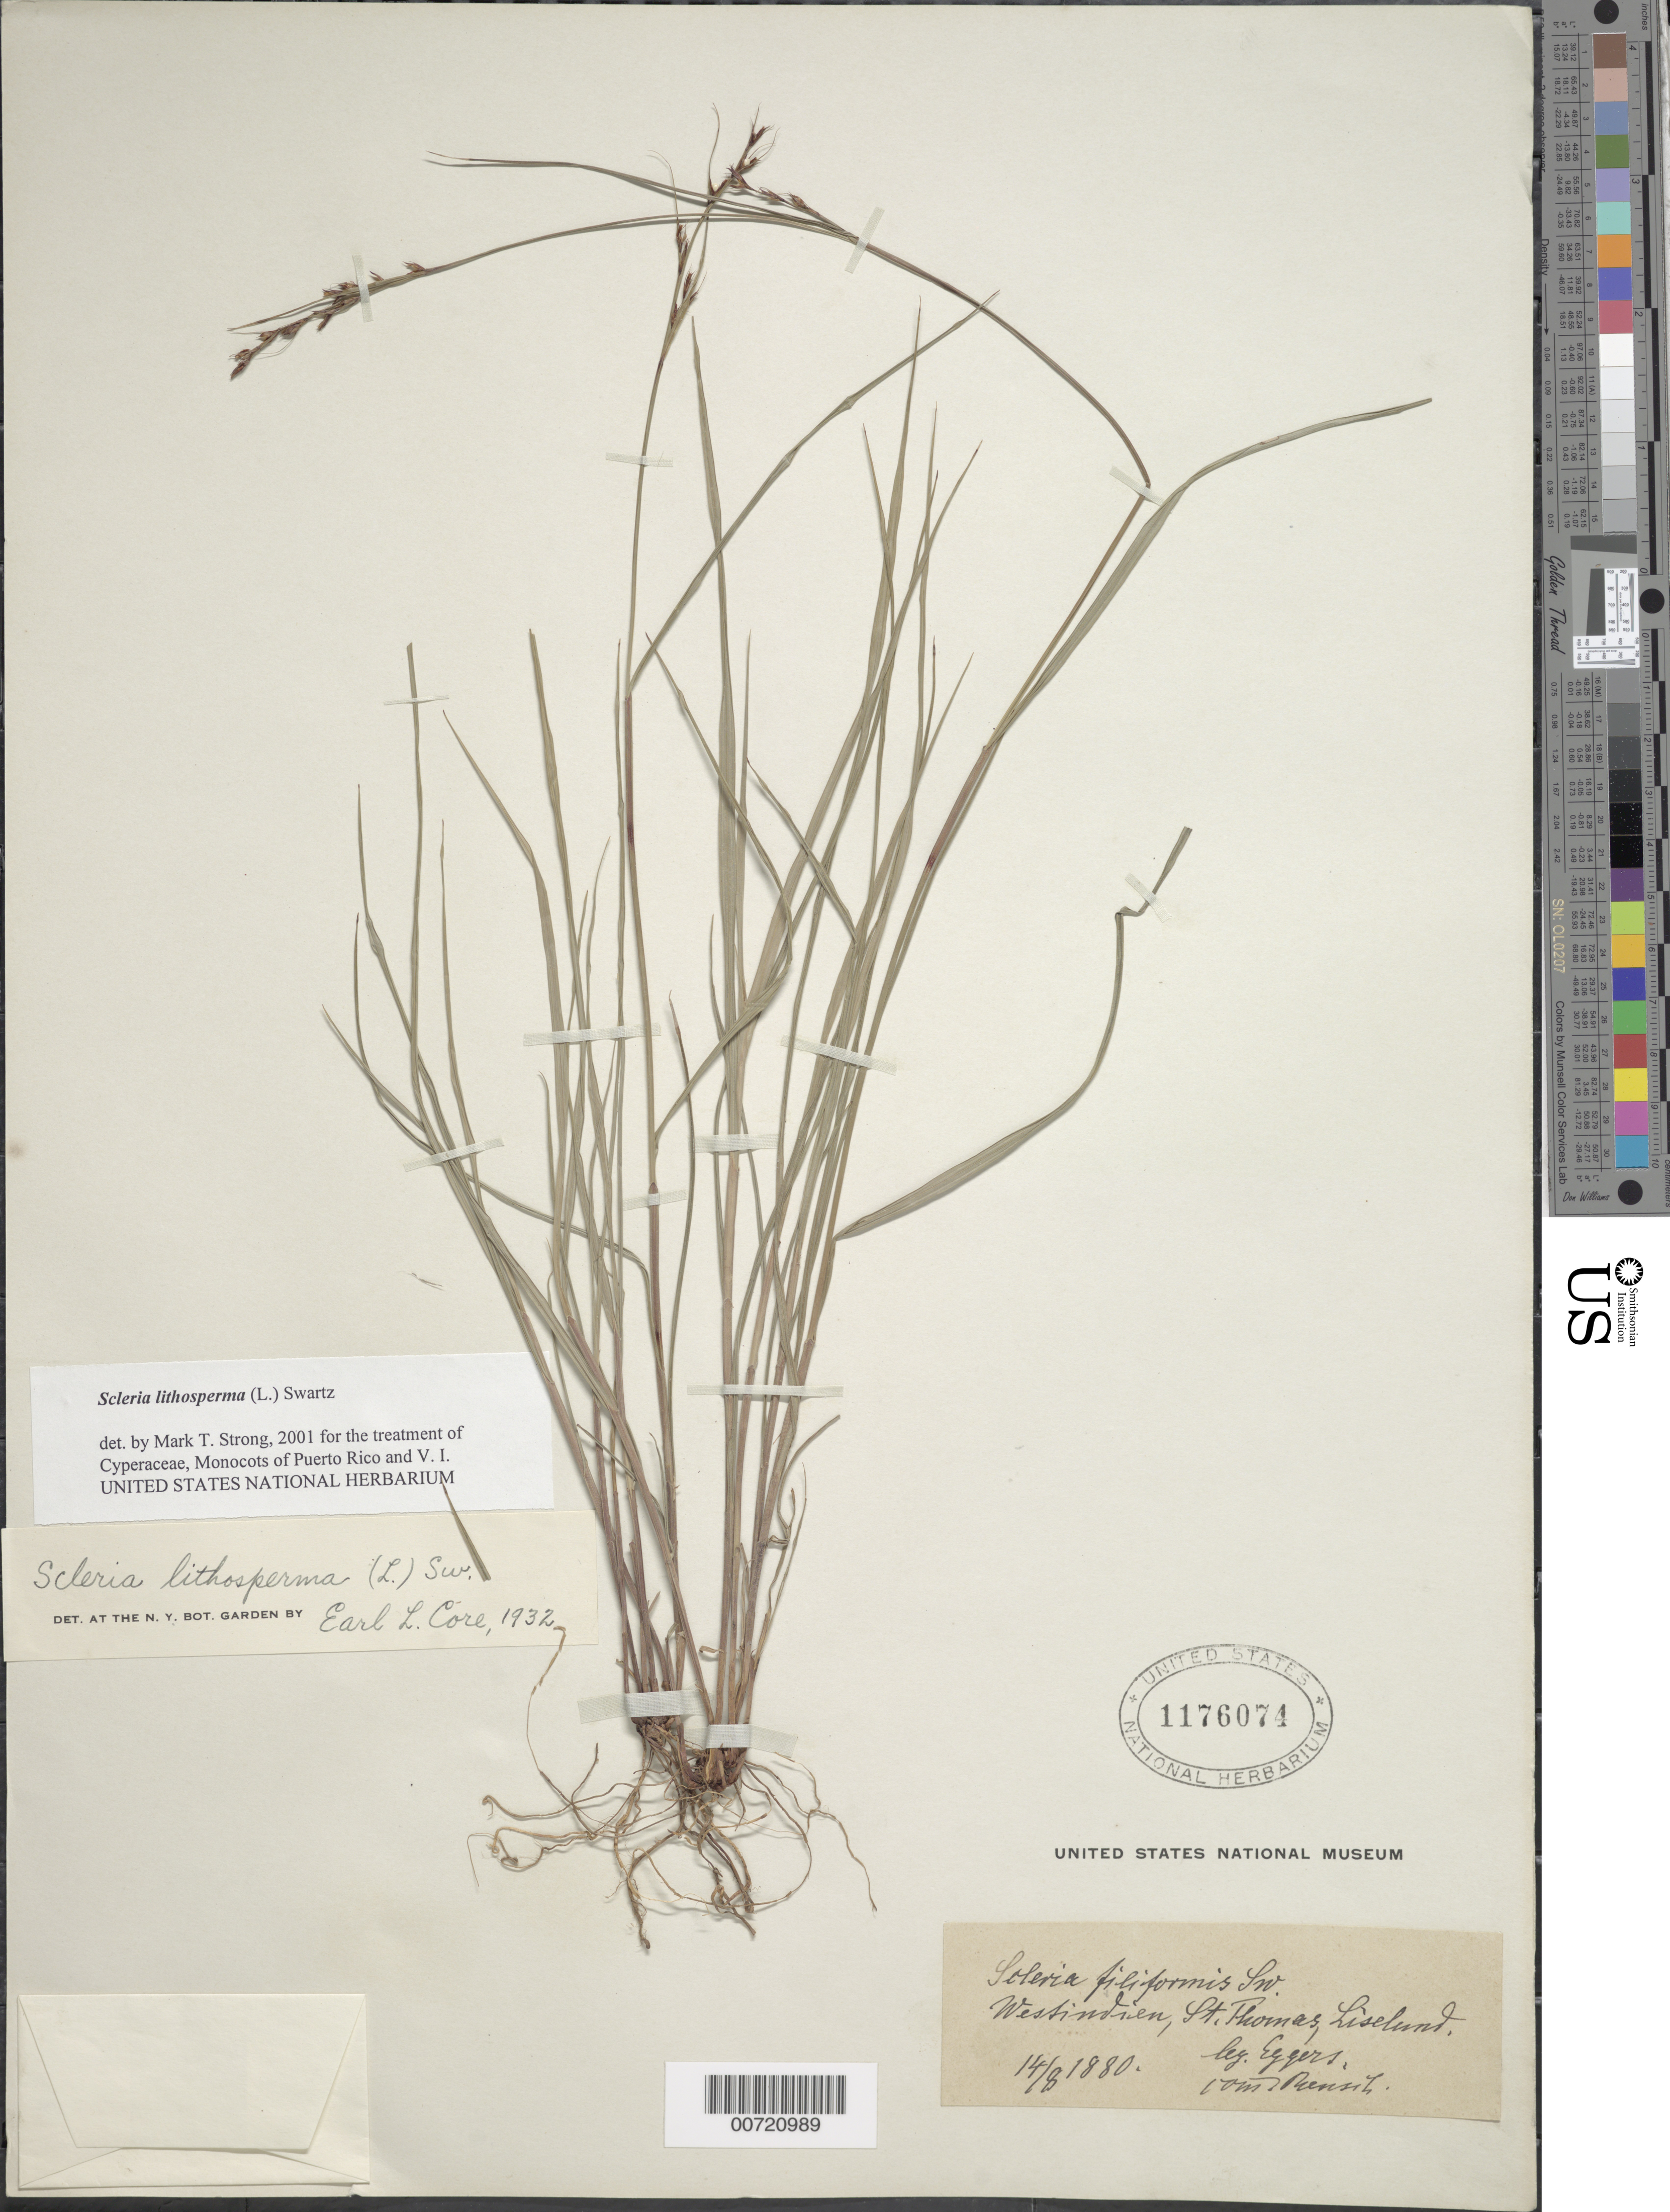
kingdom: Plantae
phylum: Tracheophyta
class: Liliopsida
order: Poales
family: Cyperaceae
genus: Scleria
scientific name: Scleria lithosperma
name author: (L.) Sw.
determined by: Strong, M. T., (US), Smithsonian Institution - National Museum of Natural History (UNITED STATES)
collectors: H. F. A. von Eggers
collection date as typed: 14 Aug 1880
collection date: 1880-08-14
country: U.S. Virgin Islands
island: St. Thomas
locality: St. Thomas.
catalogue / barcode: US 1176074